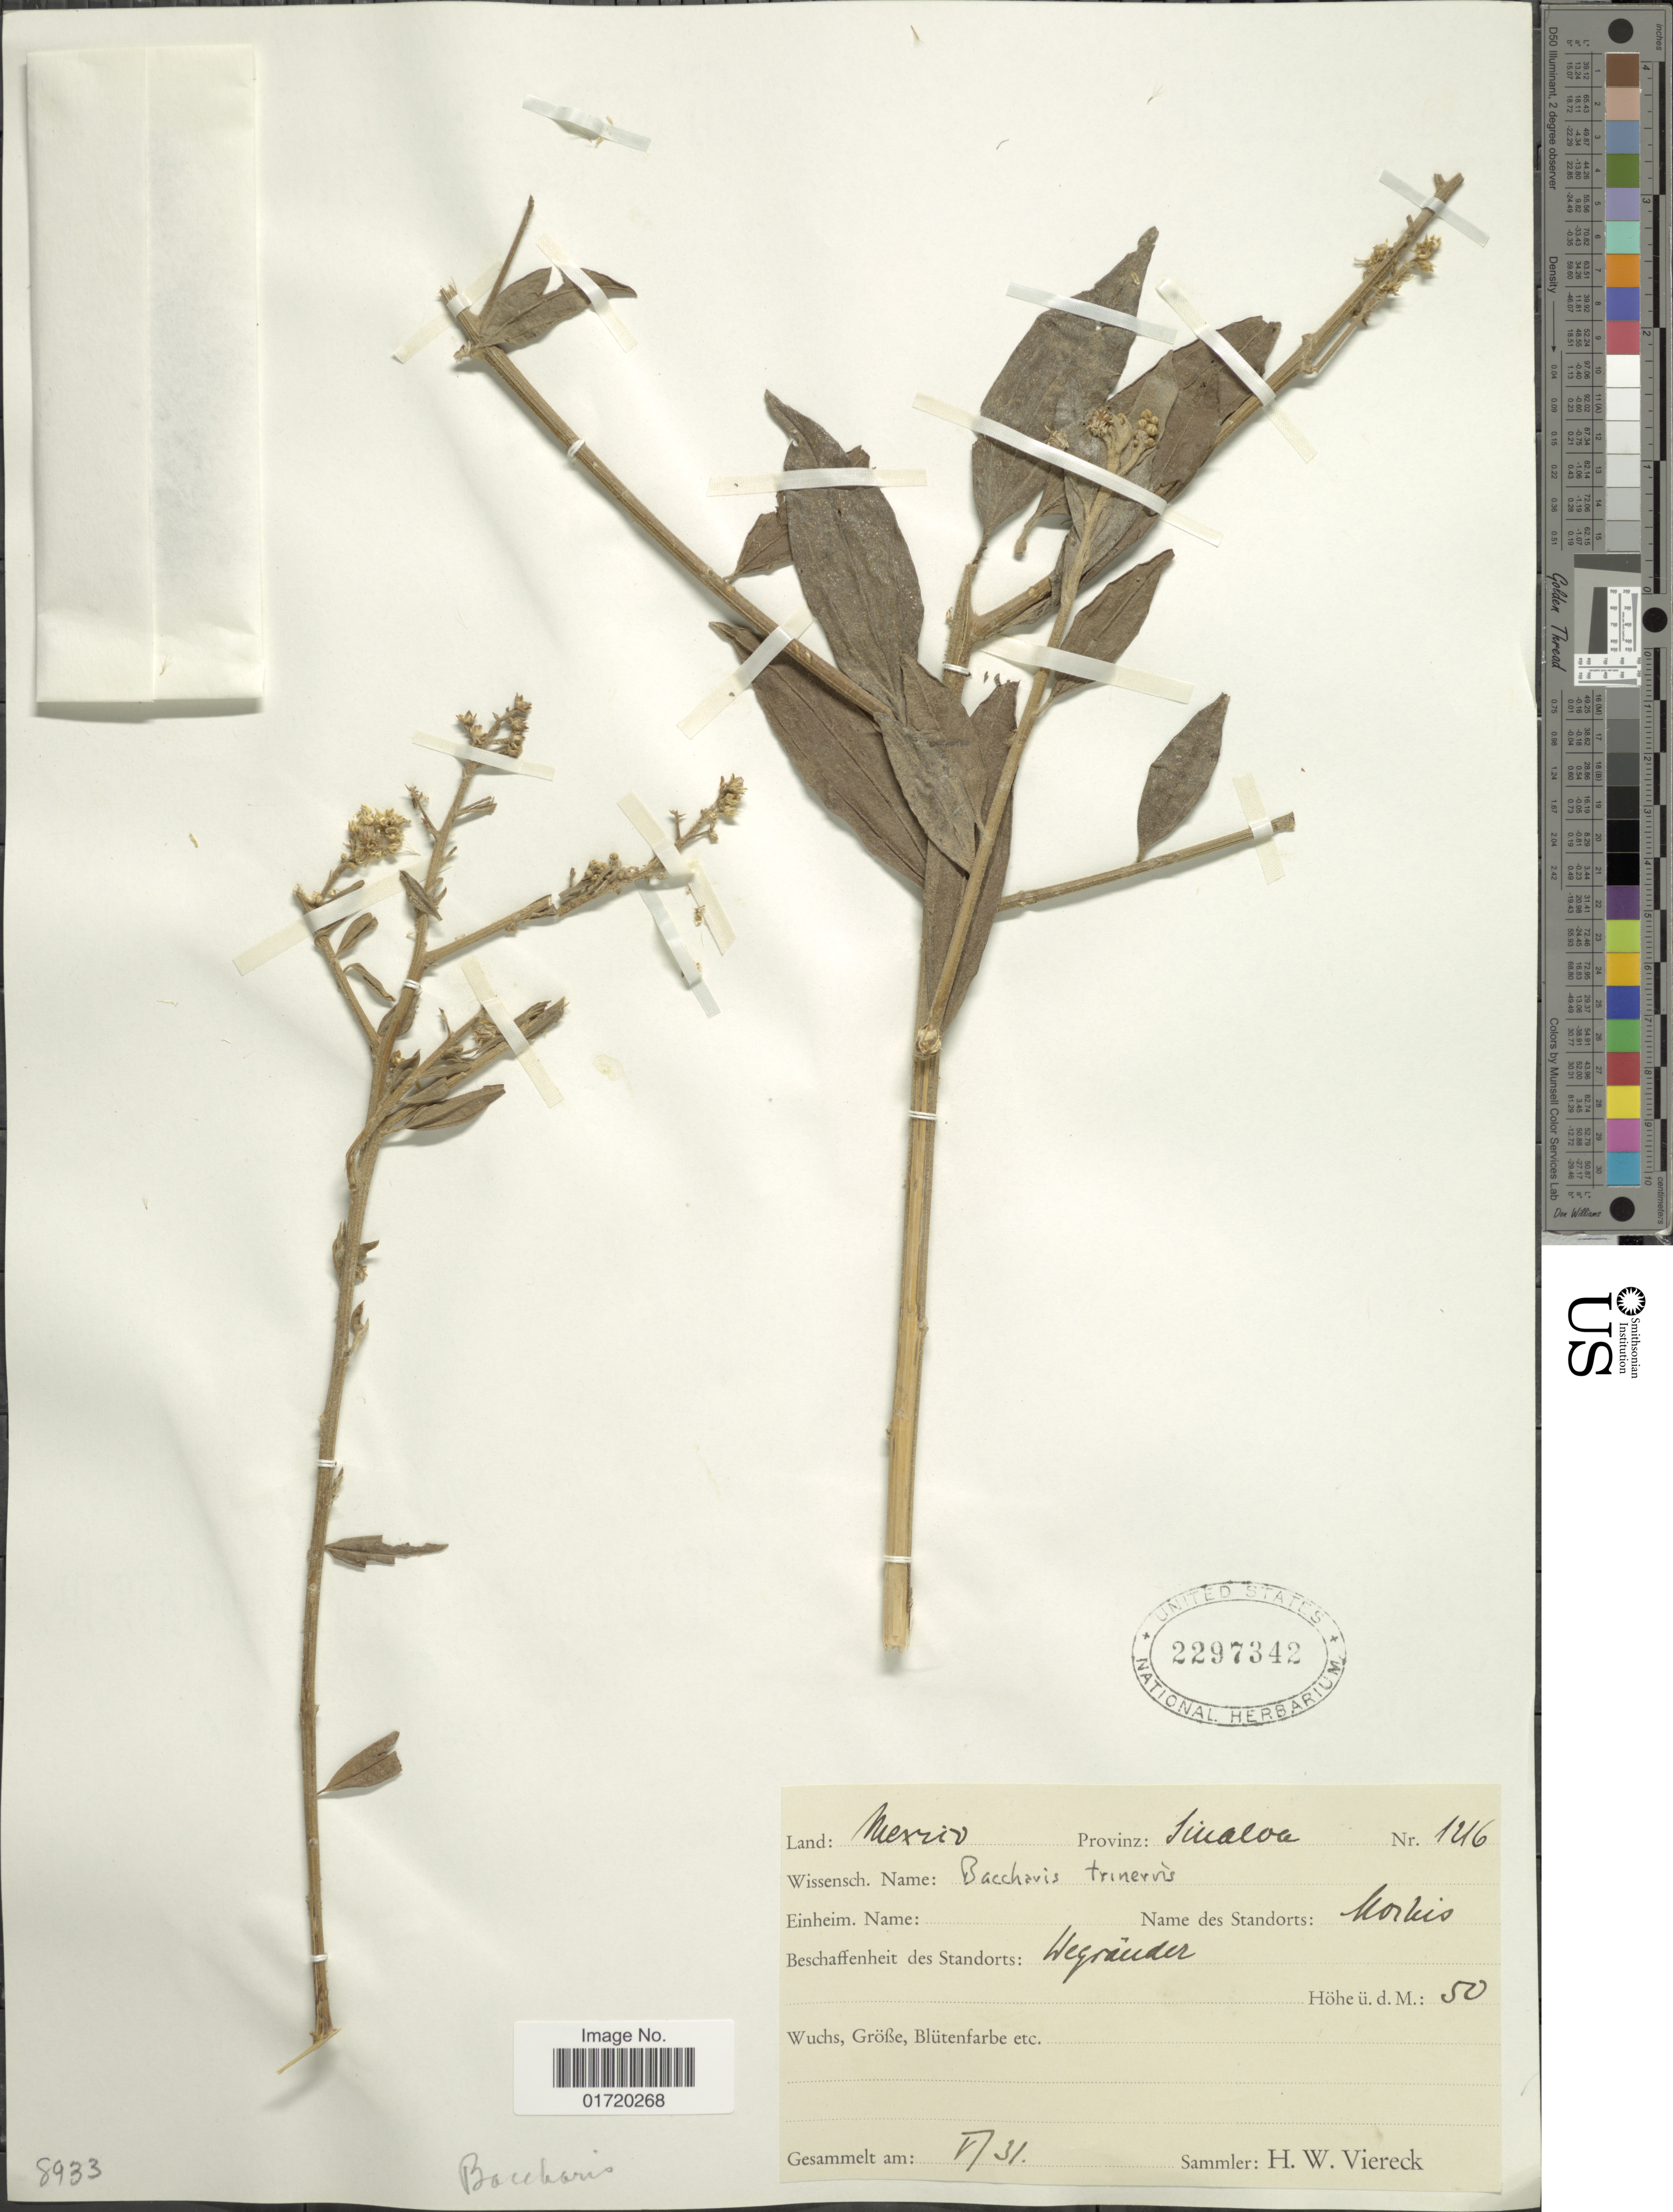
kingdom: Plantae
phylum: Tracheophyta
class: Magnoliopsida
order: Asterales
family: Asteraceae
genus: Baccharis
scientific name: Baccharis trinervis var. rhexioides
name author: (Kunth) Baker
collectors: H. W. Viereck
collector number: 1216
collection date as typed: Transcribed d/m/y: /5/31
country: Mexico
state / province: Sinaloa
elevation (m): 50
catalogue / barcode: US 2297342